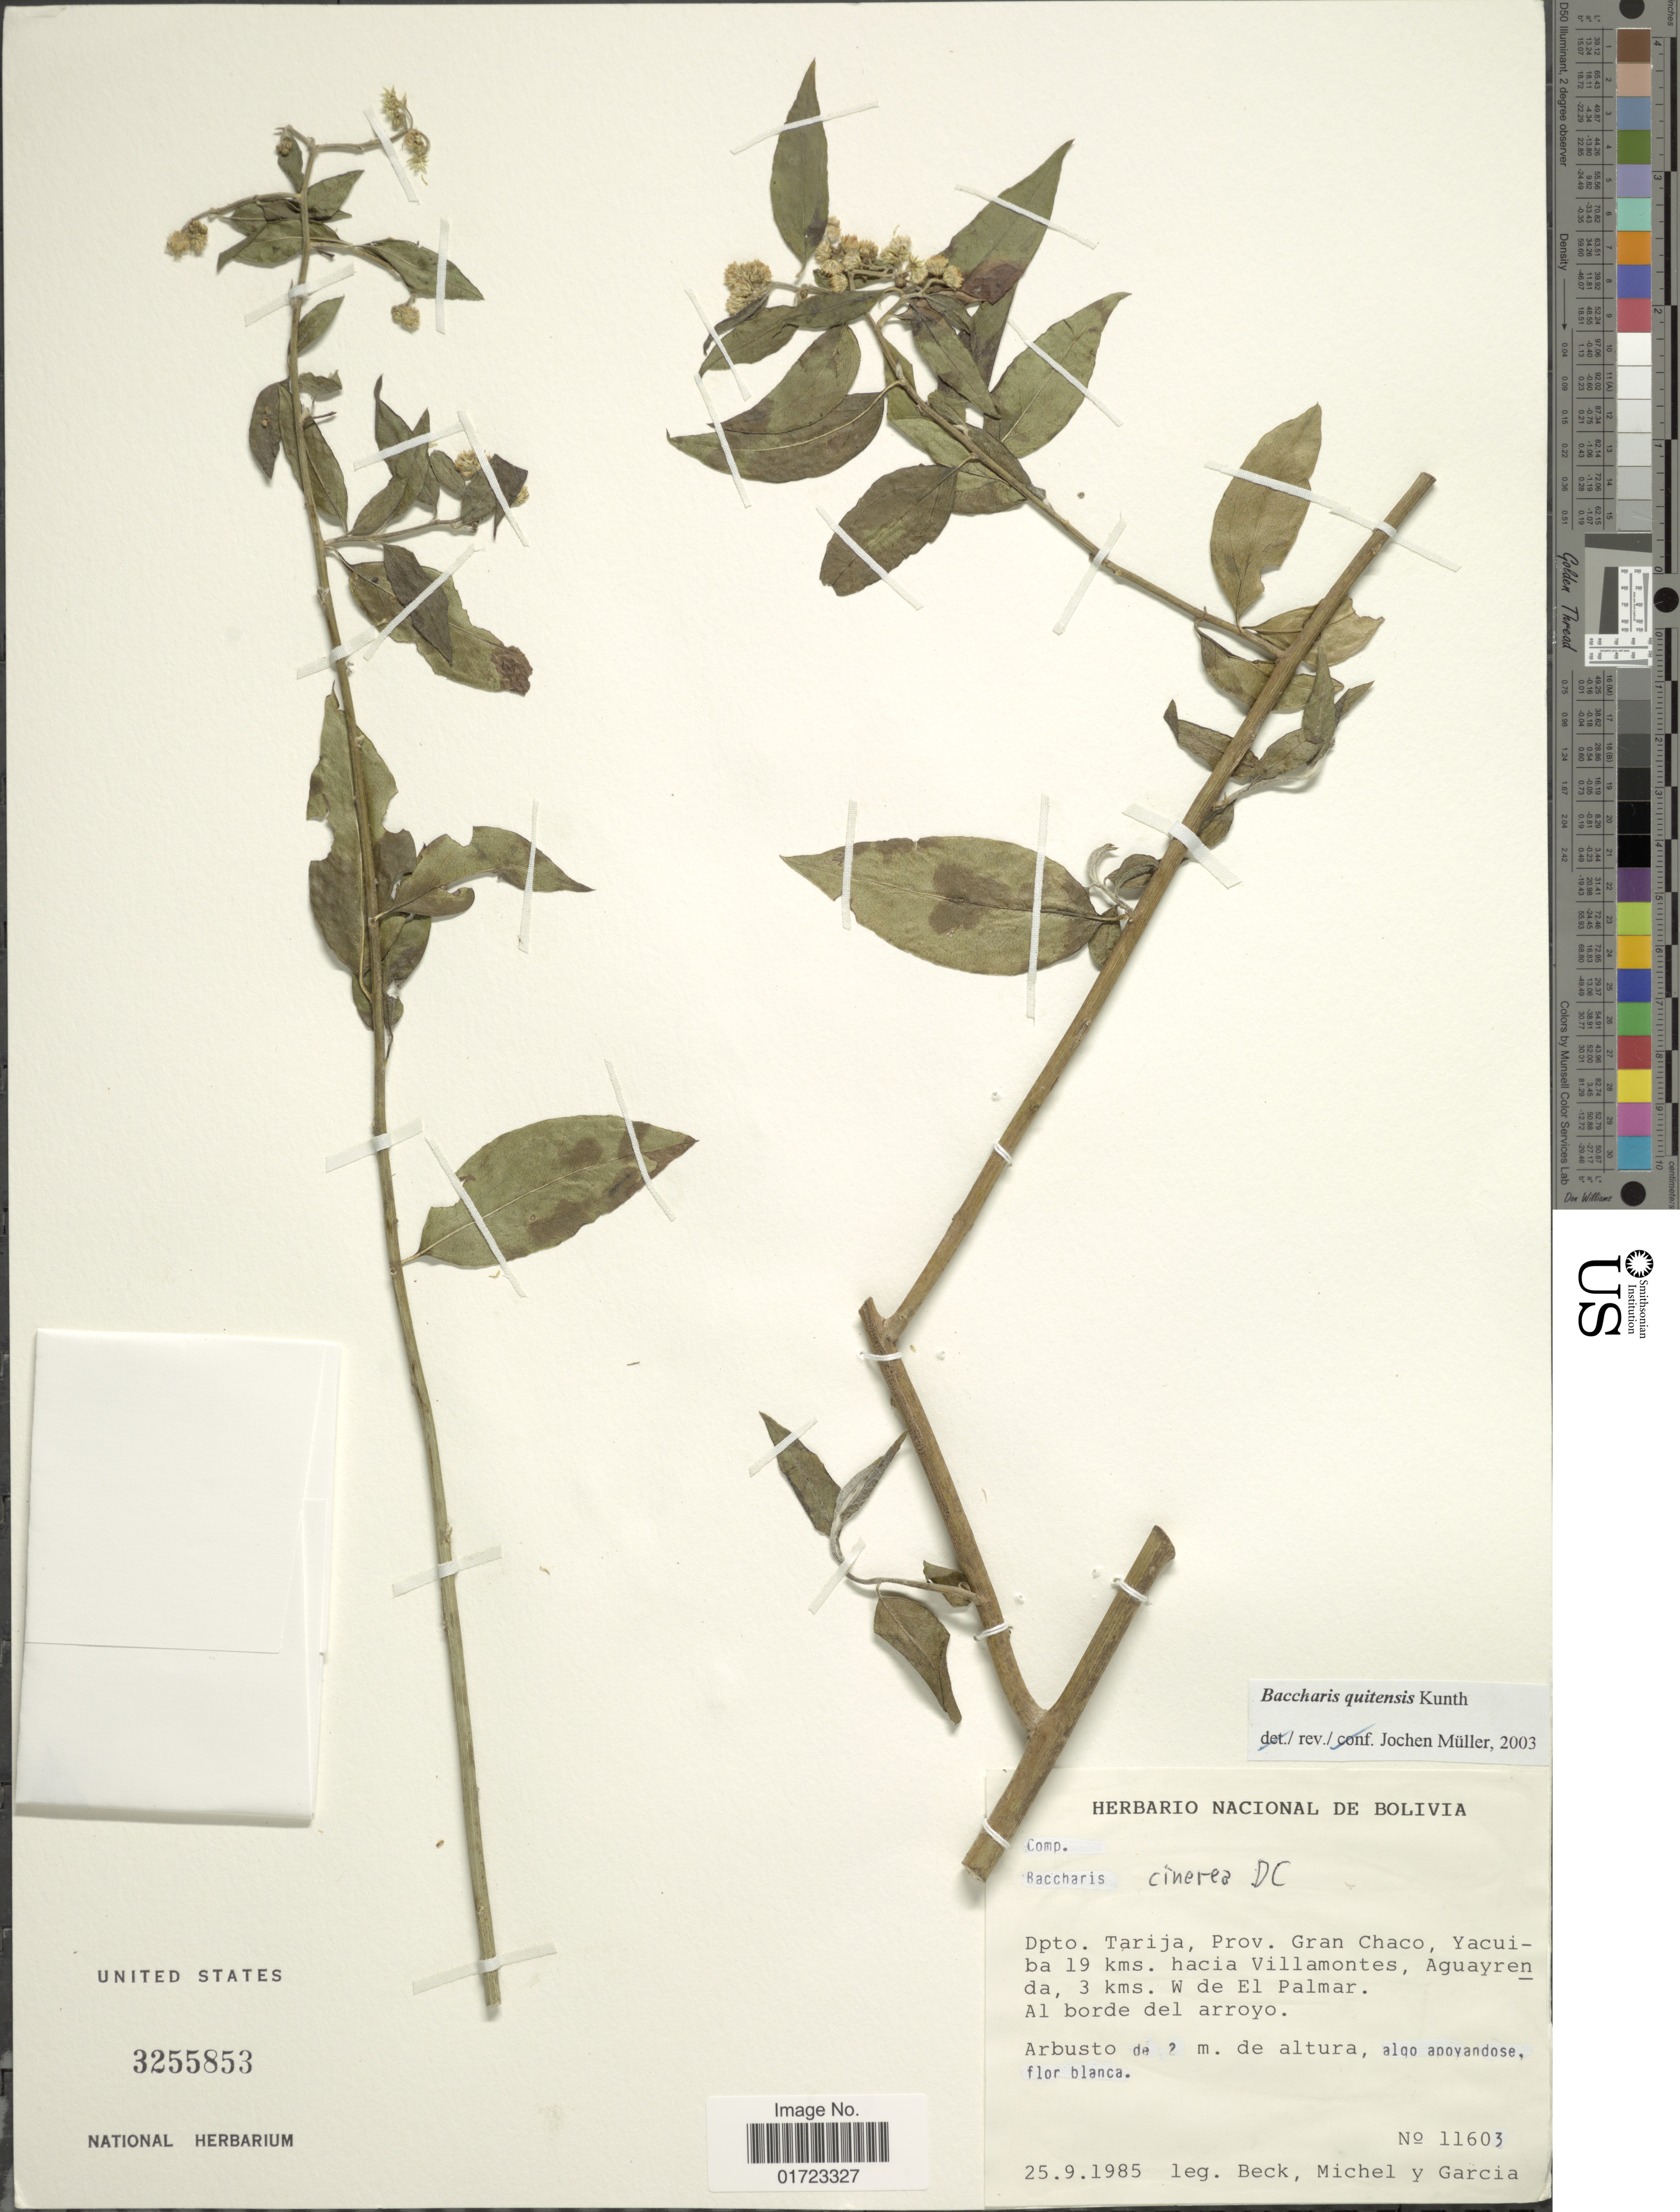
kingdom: Plantae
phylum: Tracheophyta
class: Magnoliopsida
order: Asterales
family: Asteraceae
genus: Baccharis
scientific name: Baccharis quitensis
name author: Kunth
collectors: -- Beck, -. Michel & H. Garcia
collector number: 11603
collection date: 1985-09-25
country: Bolivia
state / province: Tarija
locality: Dpto. Tarija, Prov. Gran Chaco, Yacuiba 19 kms. hacia Villamontes.,Aguayrenda, 3 kms. W de El Palmar. Al borde del arroyo.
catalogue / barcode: US 3255853